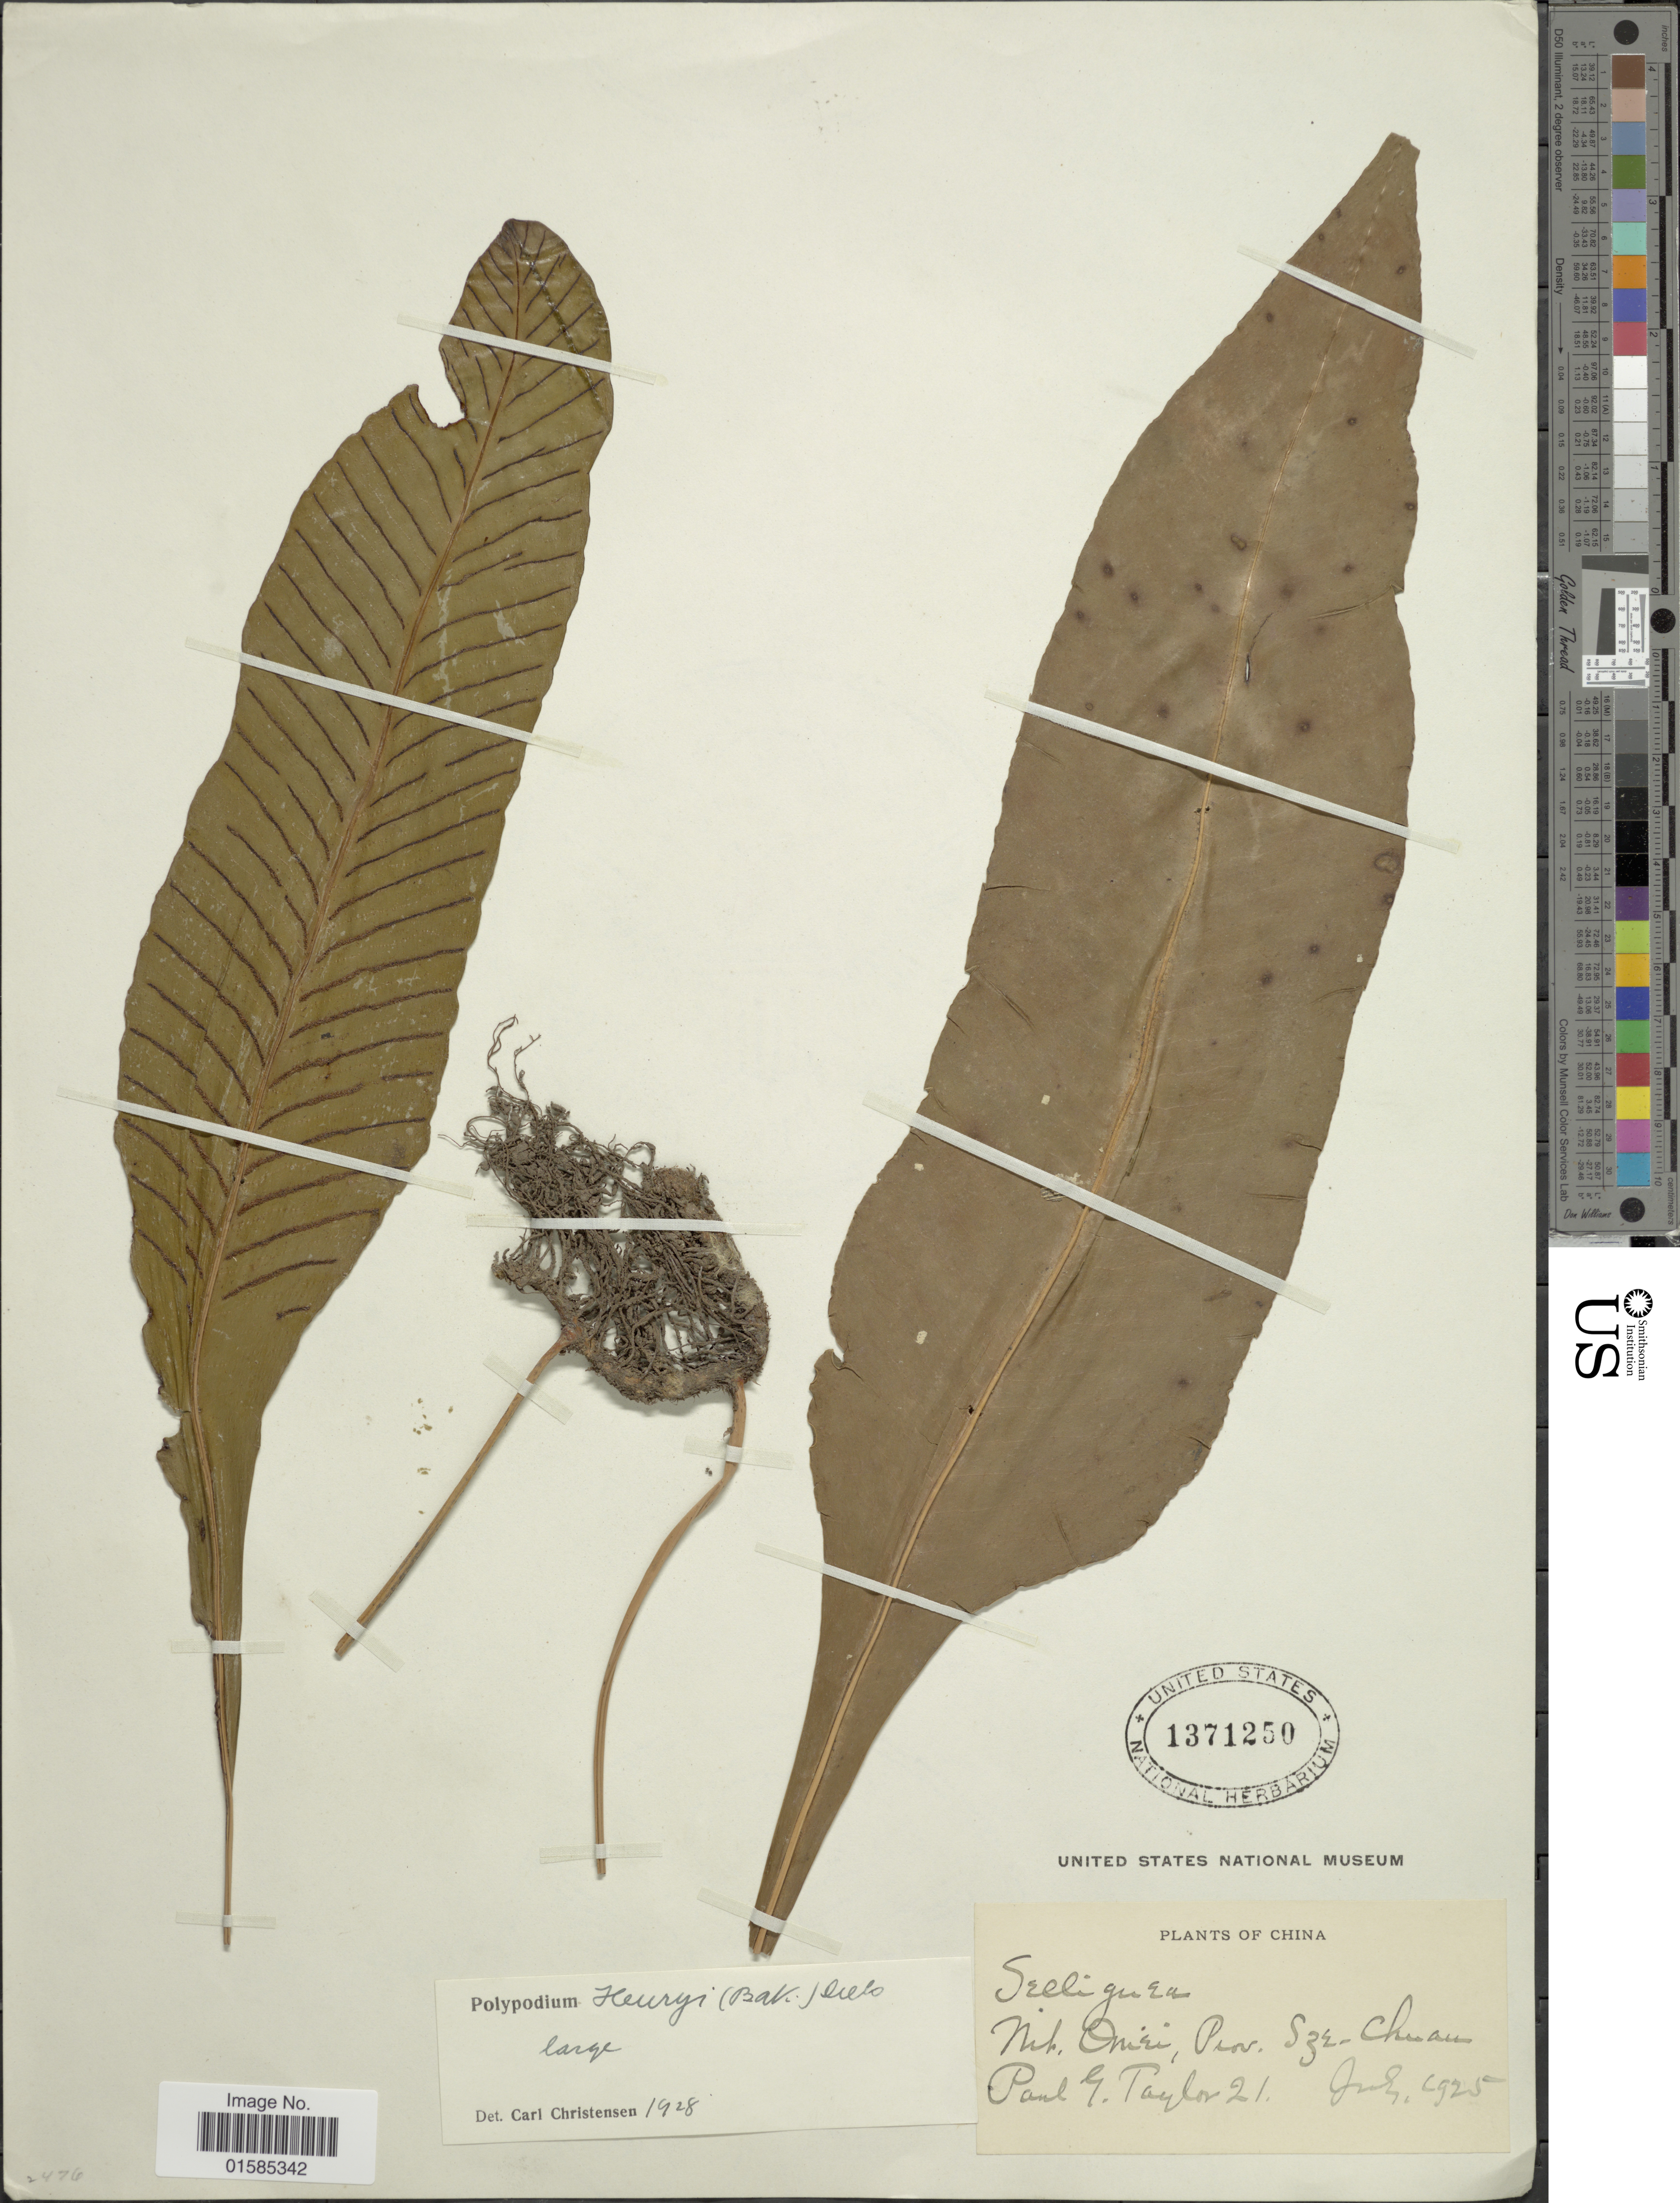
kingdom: Plantae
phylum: Tracheophyta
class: Polypodiopsida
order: Polypodiales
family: Polypodiaceae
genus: Leptochilus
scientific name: Leptochilus henryi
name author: (Baker) X.C. Zhang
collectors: P. M. Taylor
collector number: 21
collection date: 1925-07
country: China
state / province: Sichuan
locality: China, Nit. Oniro, Prov. Sze-chwan [interpreted]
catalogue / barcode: US 1371250